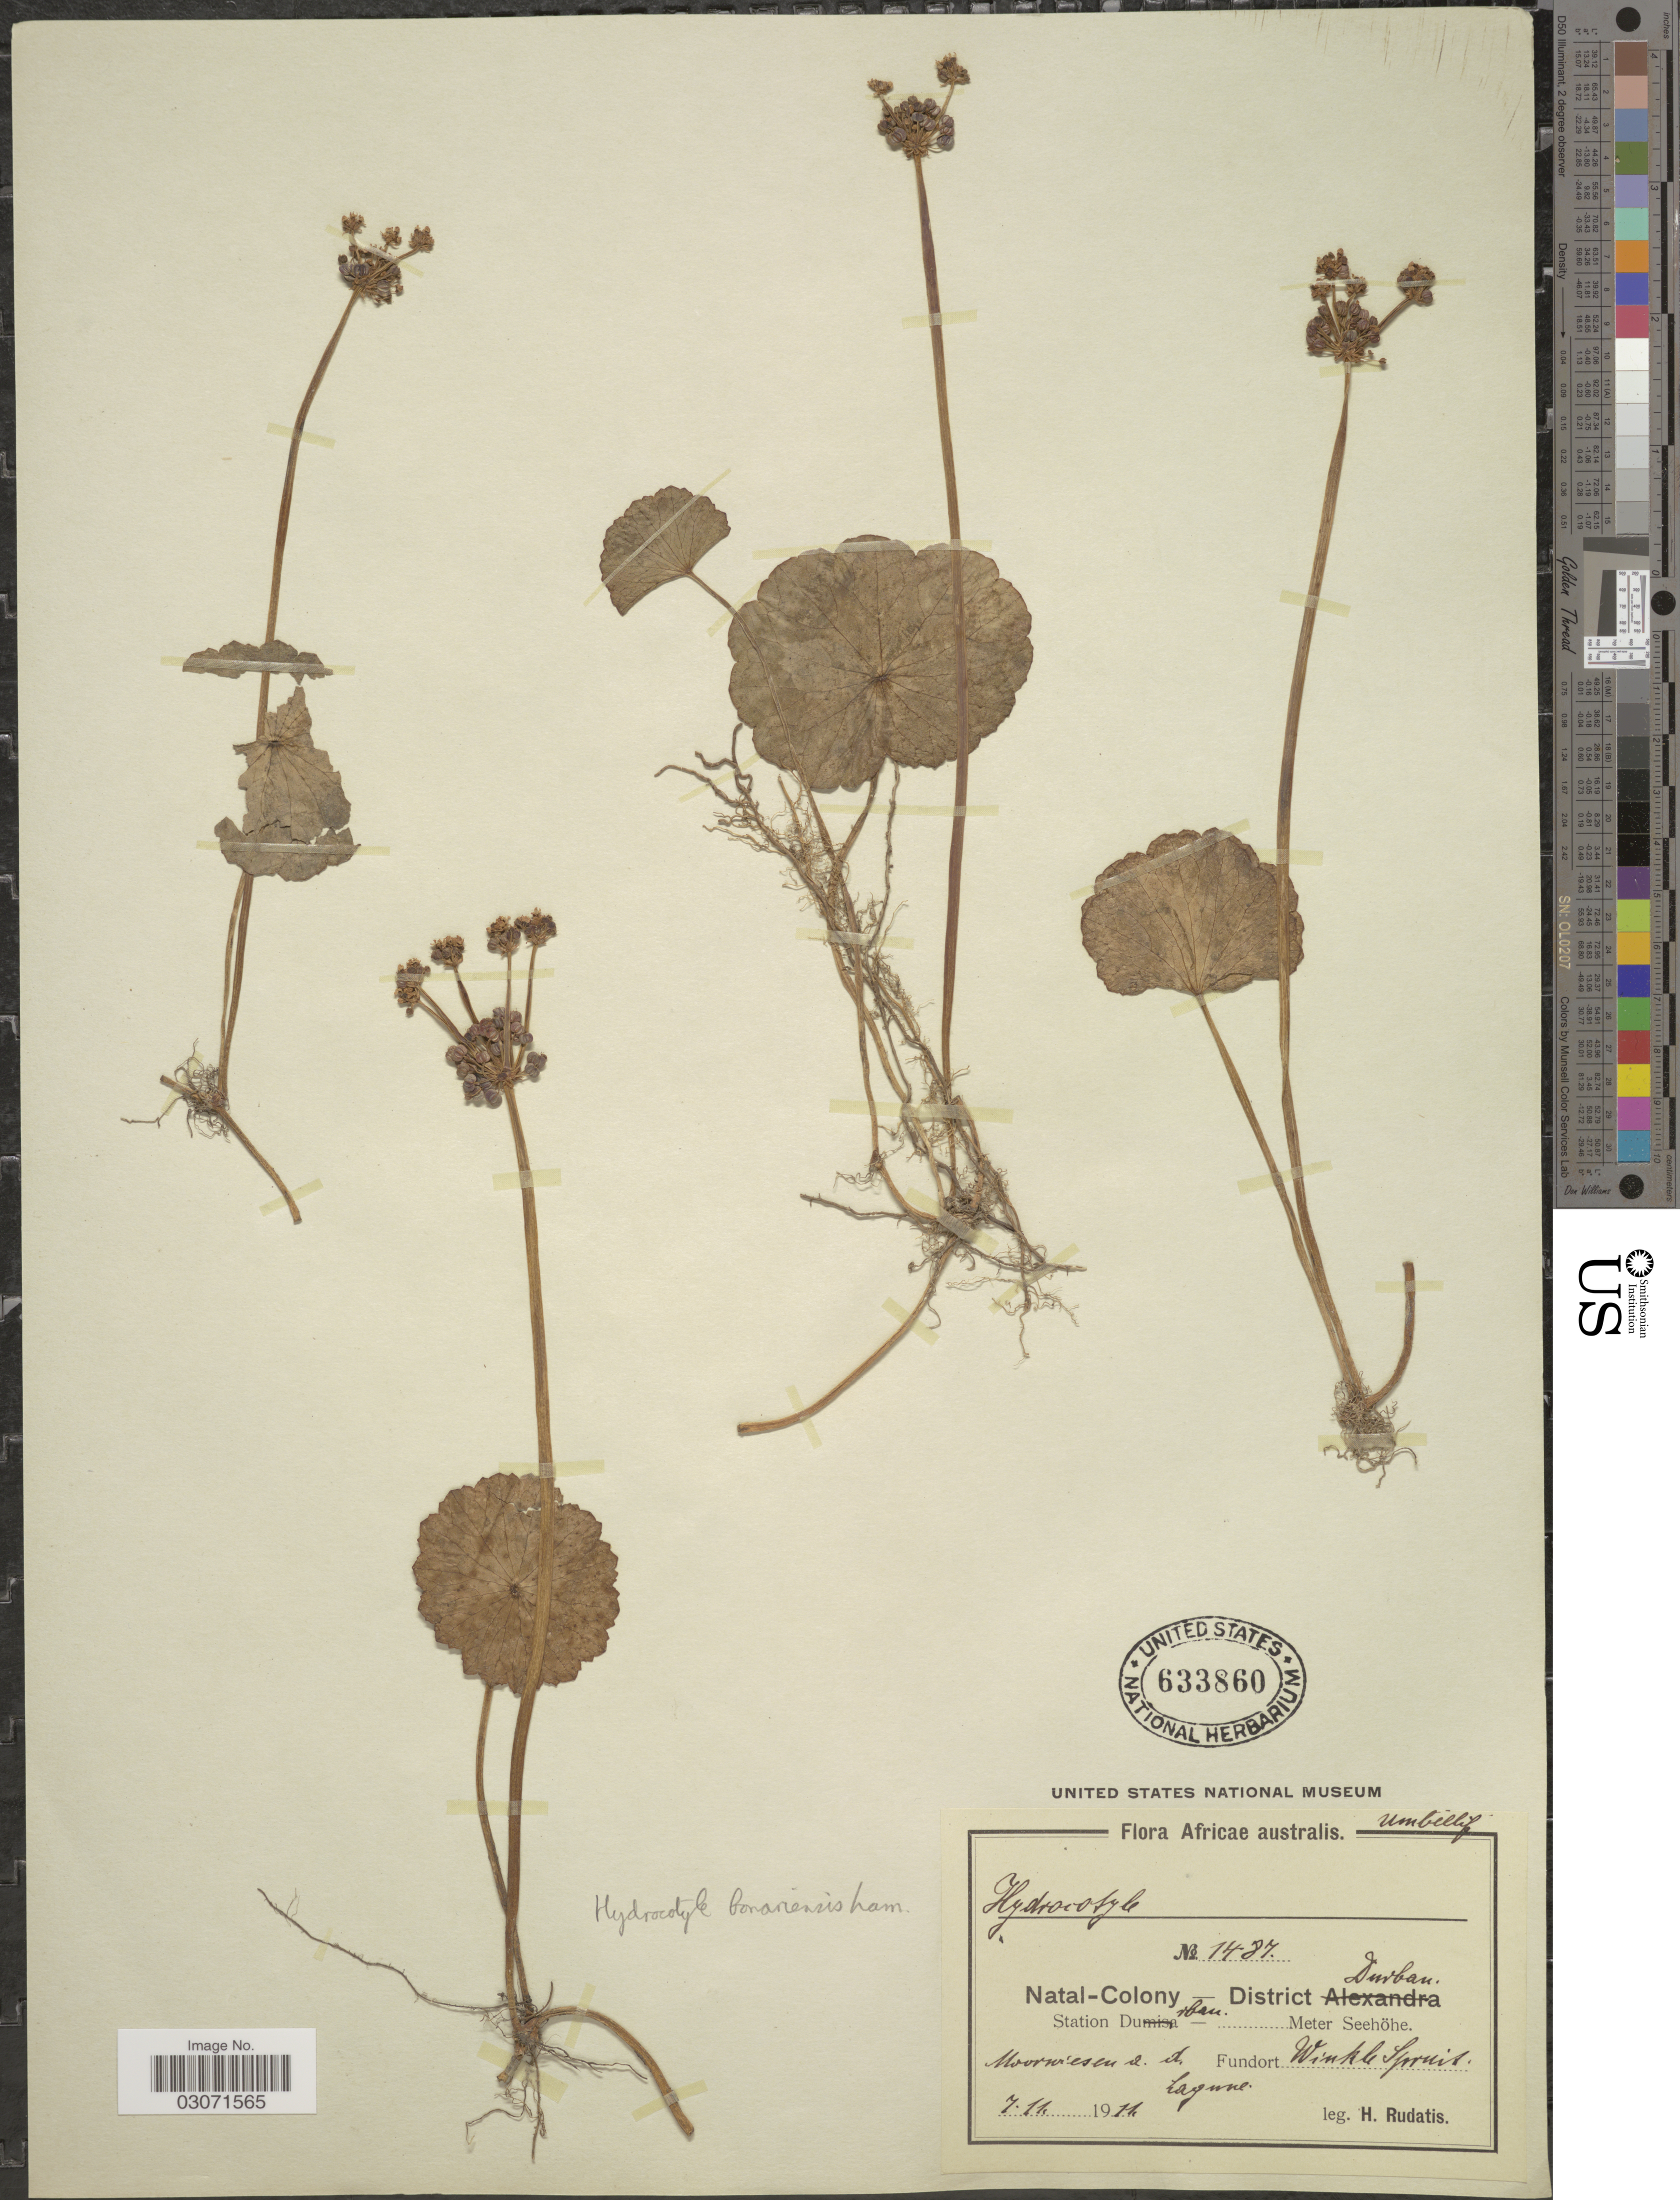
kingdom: Plantae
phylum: Tracheophyta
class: Magnoliopsida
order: Apiales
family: Araliaceae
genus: Hydrocotyle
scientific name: Hydrocotyle bonariensis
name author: Lam.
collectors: H. Rudatis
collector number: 1487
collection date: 1911-11-07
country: South Africa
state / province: KwaZulu-Natal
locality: Africae australis. Natal-Colony - District Durban. Station Durban.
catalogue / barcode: US 633860